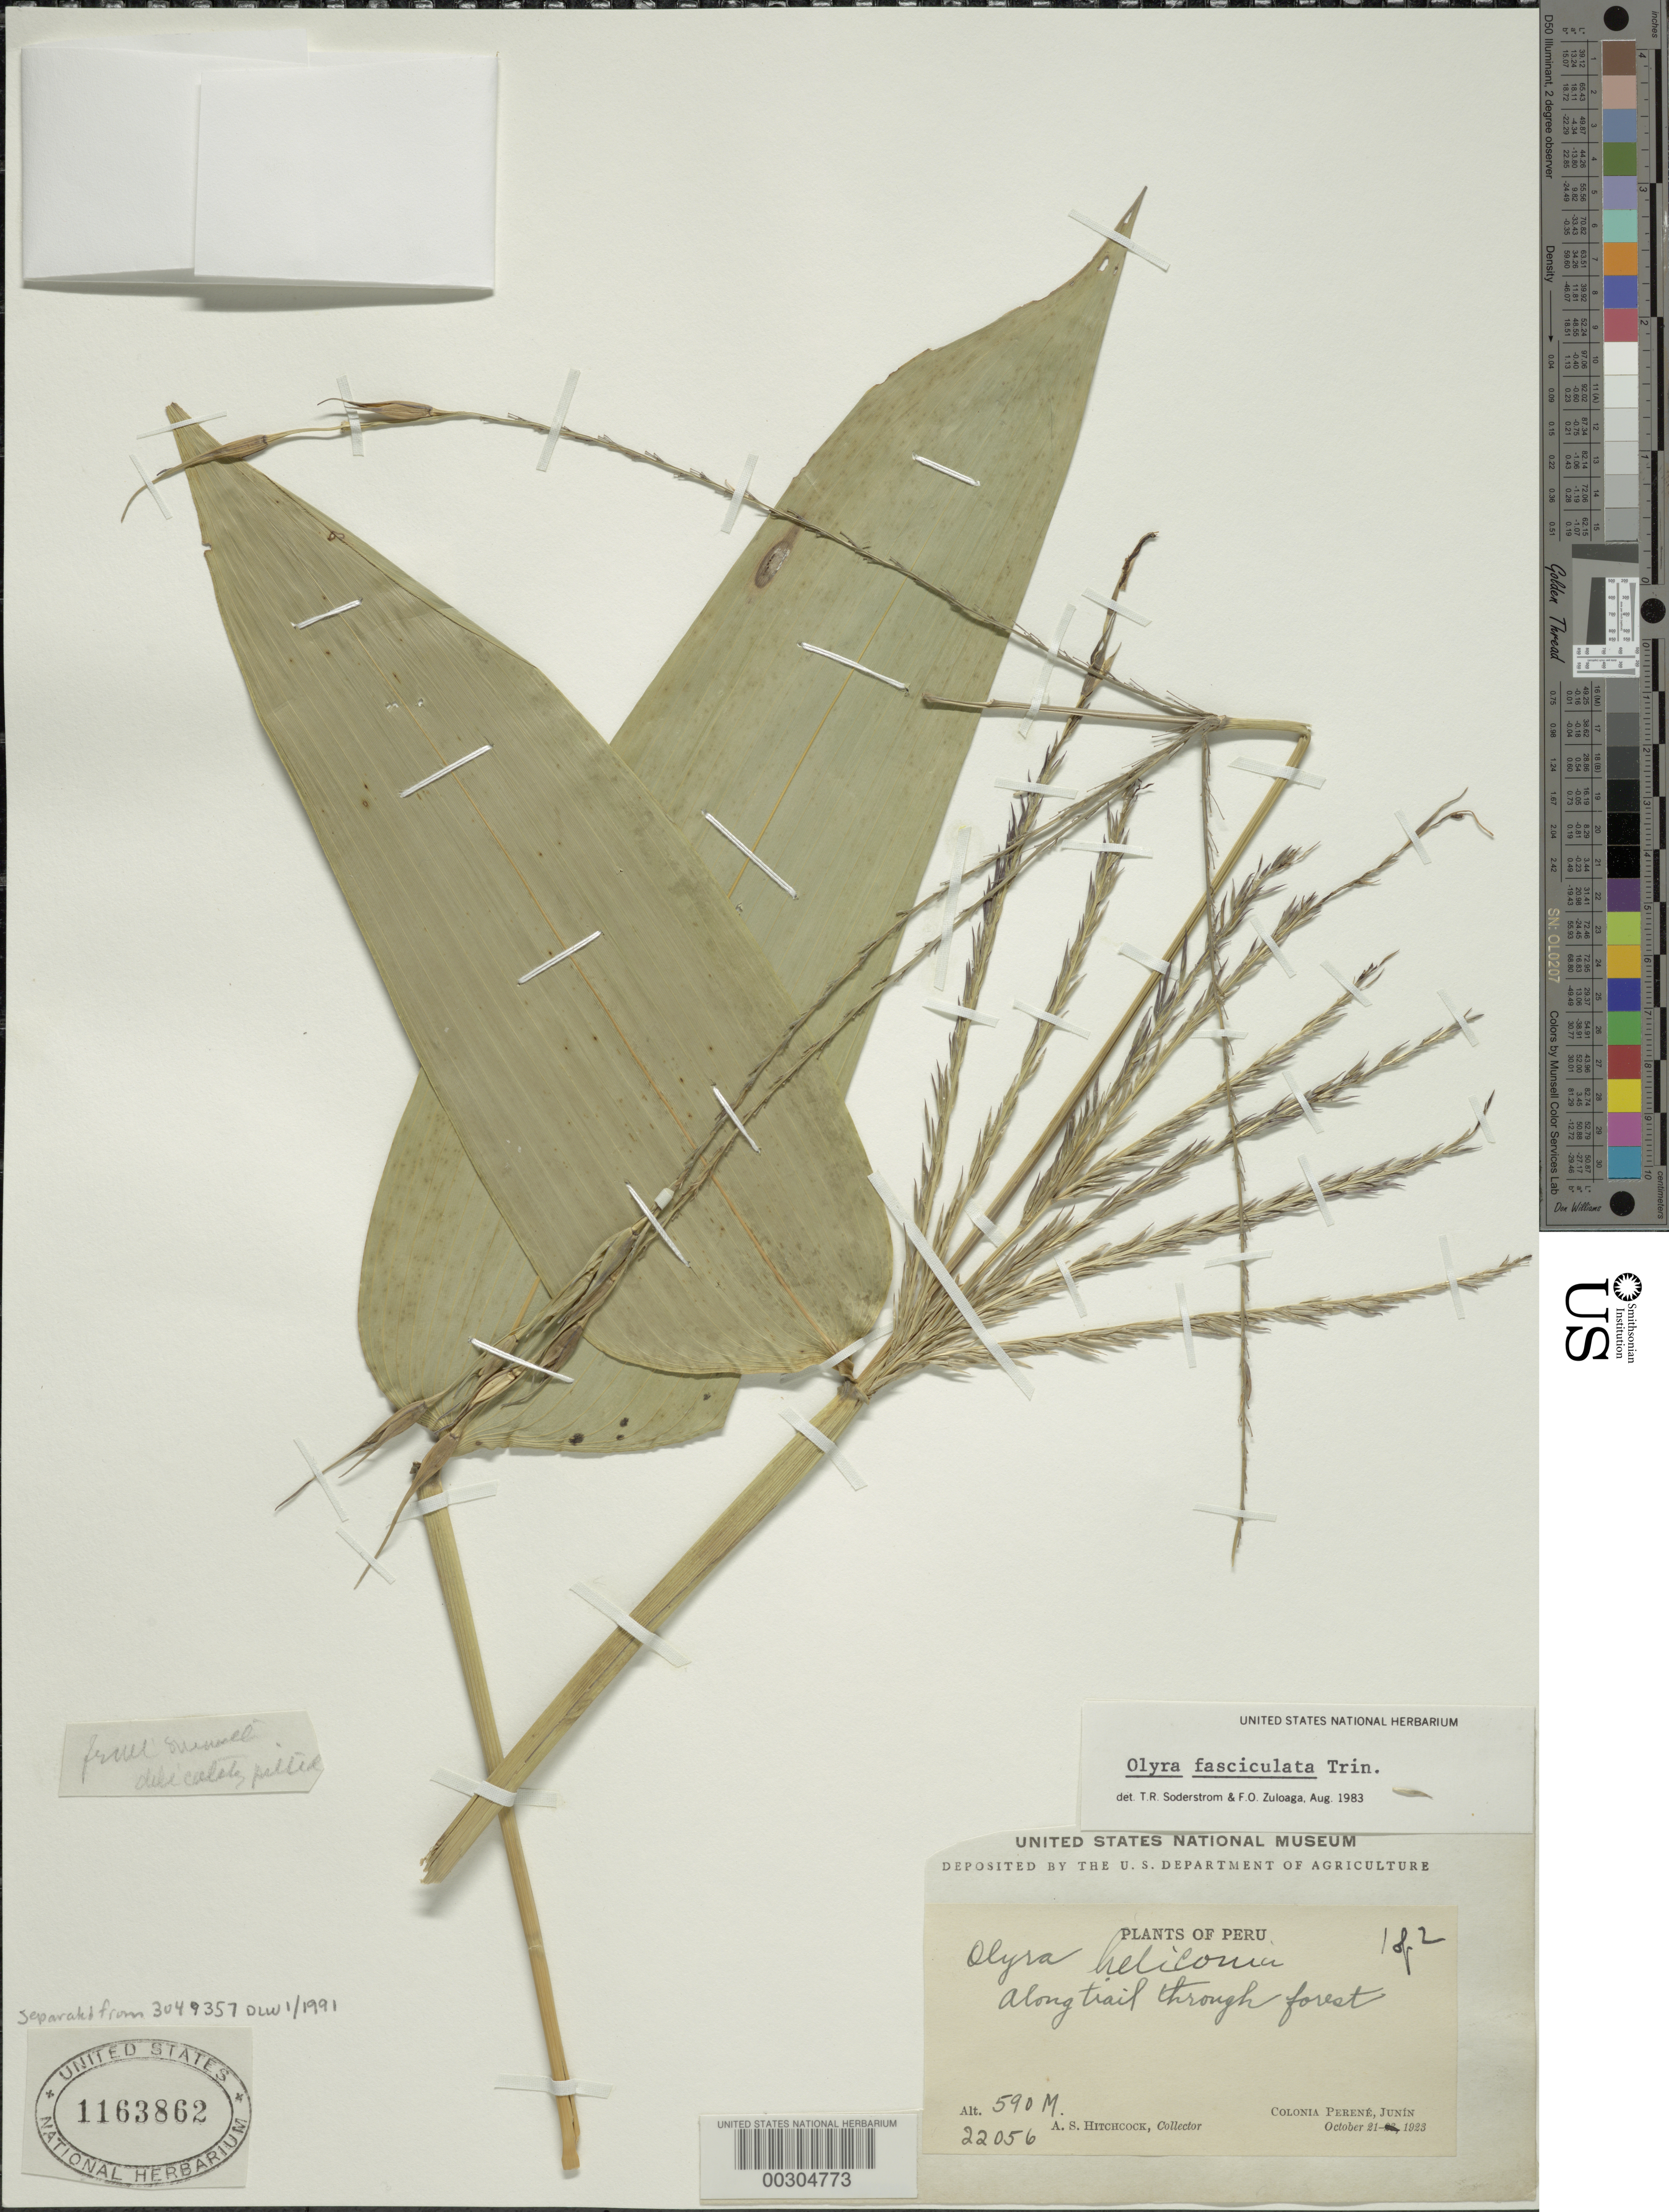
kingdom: Plantae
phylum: Tracheophyta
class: Liliopsida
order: Poales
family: Poaceae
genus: Olyra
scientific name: Olyra fasciculata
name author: Trin.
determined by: Soderstrom, T. R.; Zuloaga, F. O.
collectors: A. S. Hitchcock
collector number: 22056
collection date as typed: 21 Oct 1923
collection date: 1923-10-21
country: Peru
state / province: Junín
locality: Colonia Perene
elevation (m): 590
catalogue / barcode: US 1163862